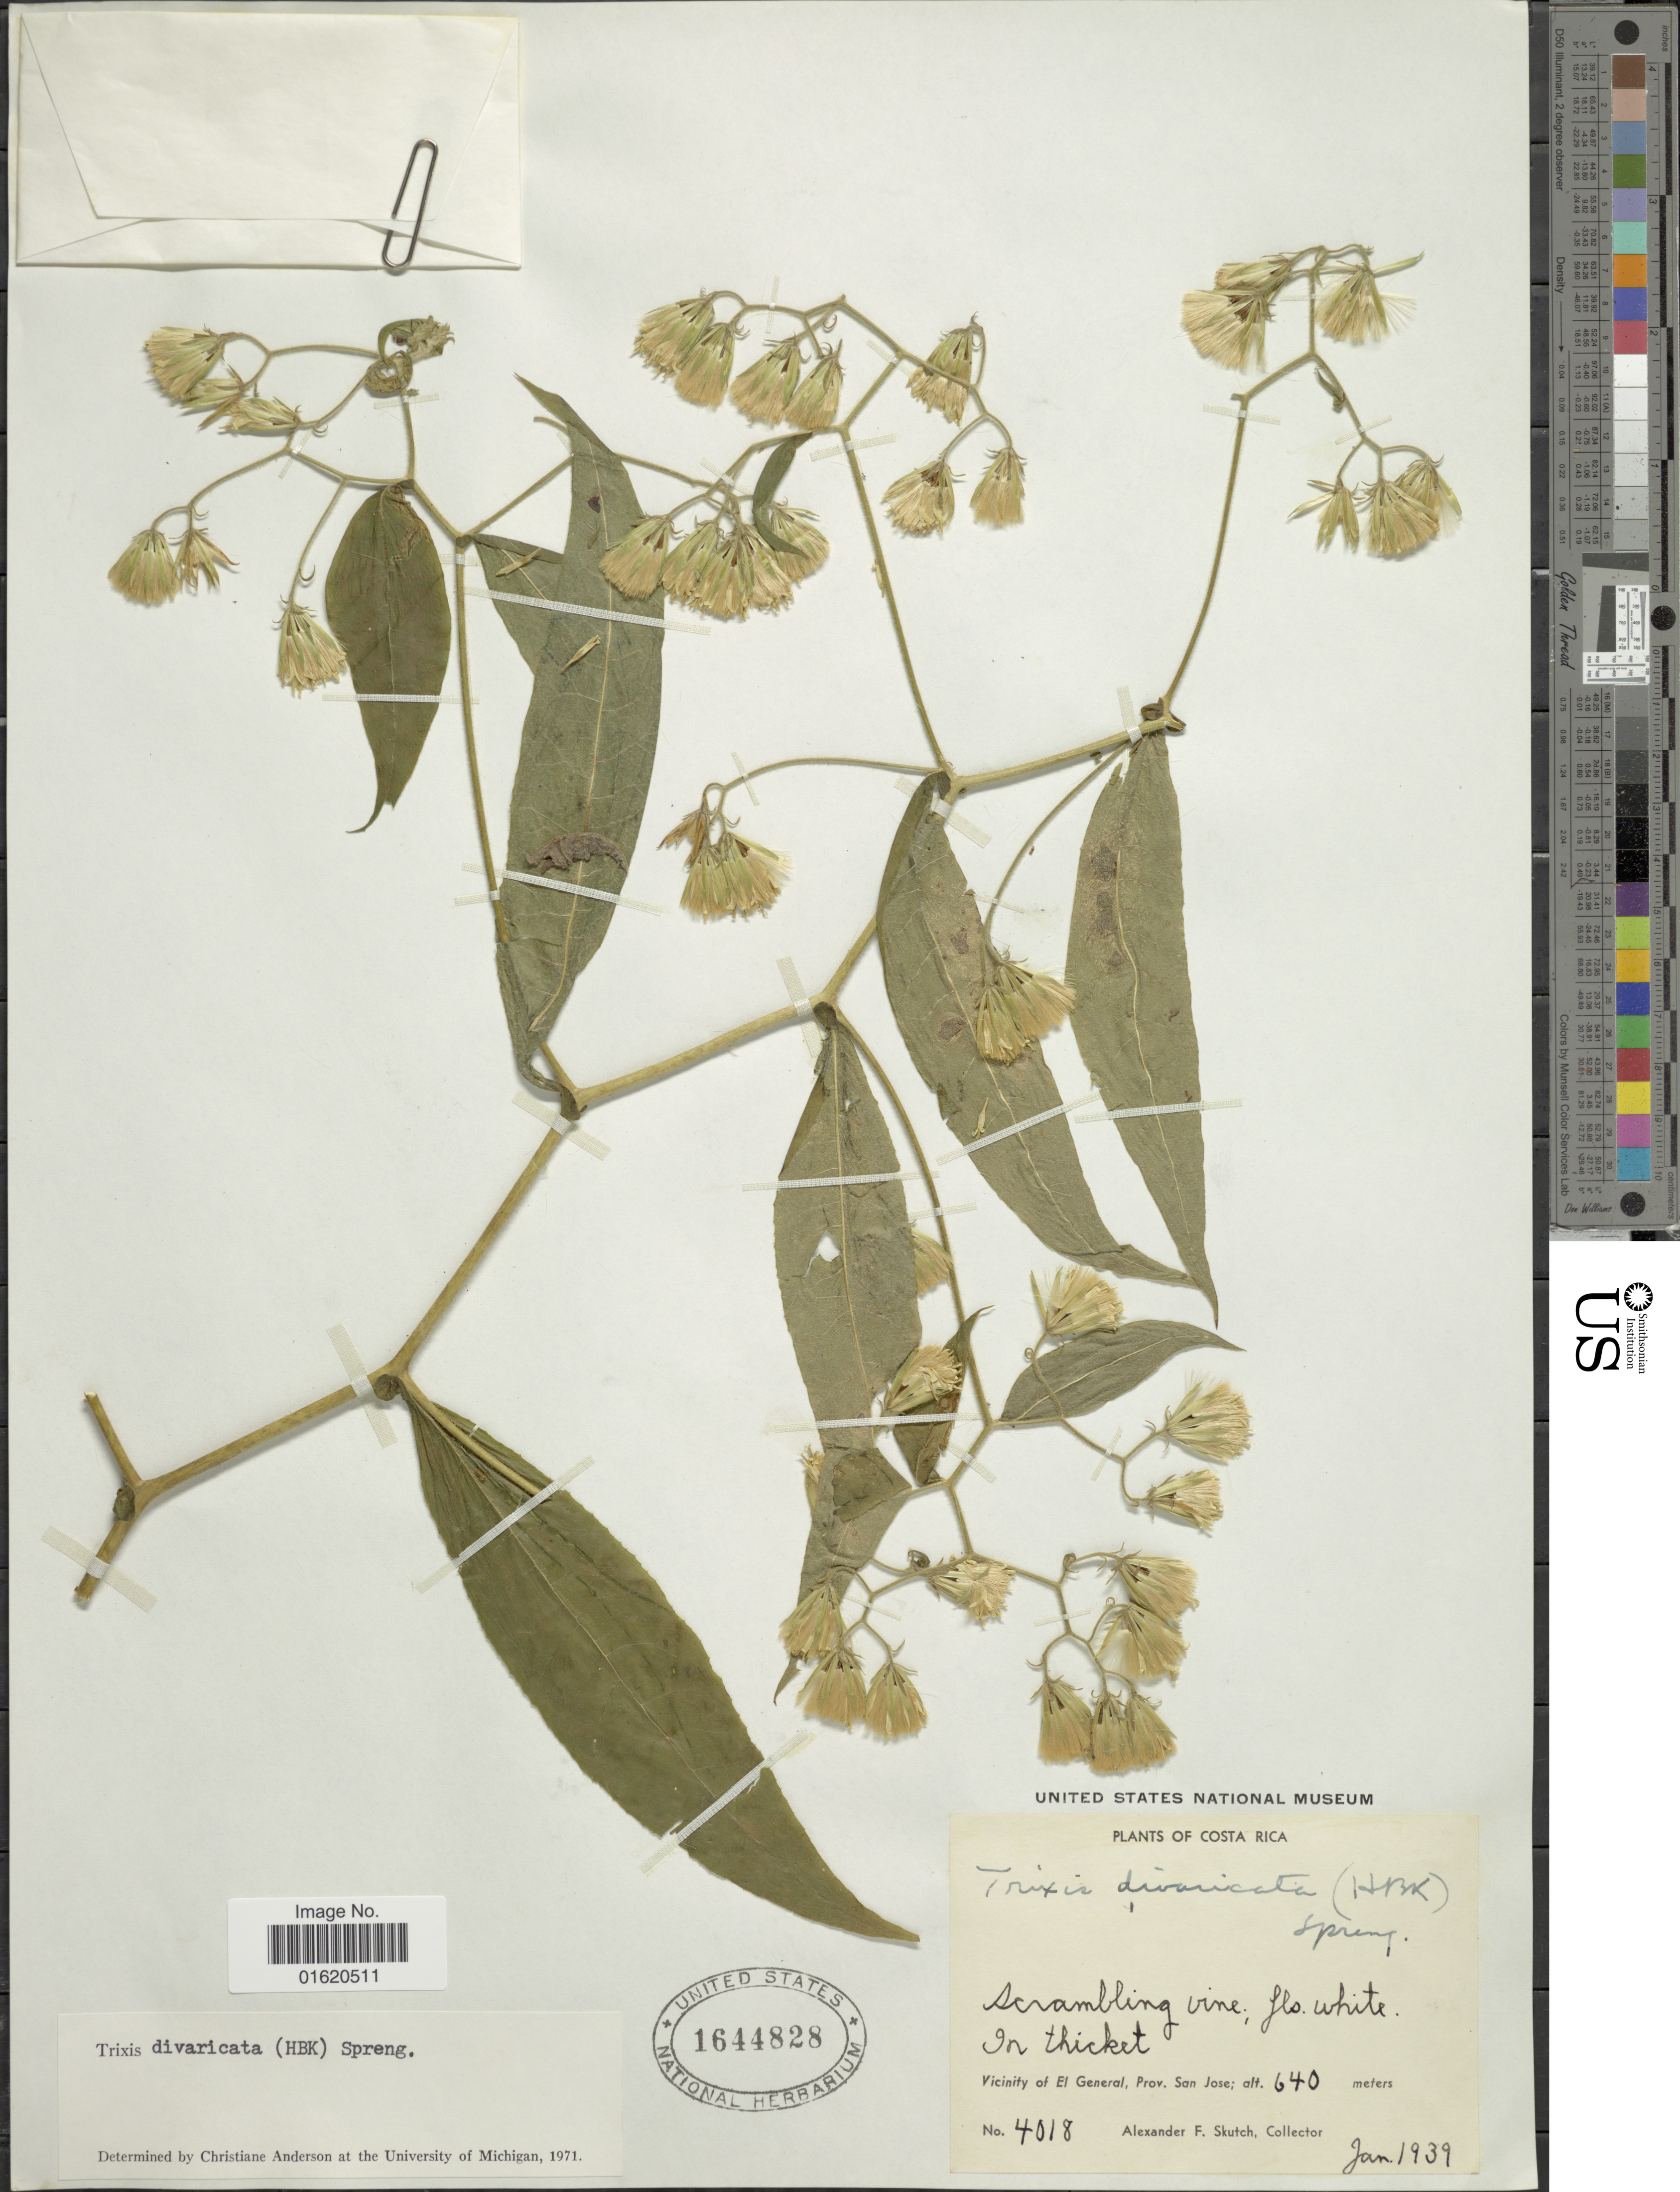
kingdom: Plantae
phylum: Tracheophyta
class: Magnoliopsida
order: Asterales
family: Asteraceae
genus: Trixis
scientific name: Trixis antimenorrhoea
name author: (Schrank) Mart. ex Kuntze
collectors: A. F. Skutch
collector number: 4018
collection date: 1939-01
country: Costa Rica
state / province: San José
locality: Scrambling vine, in thicket, Vicinity of El General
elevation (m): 640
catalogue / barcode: US 1644828